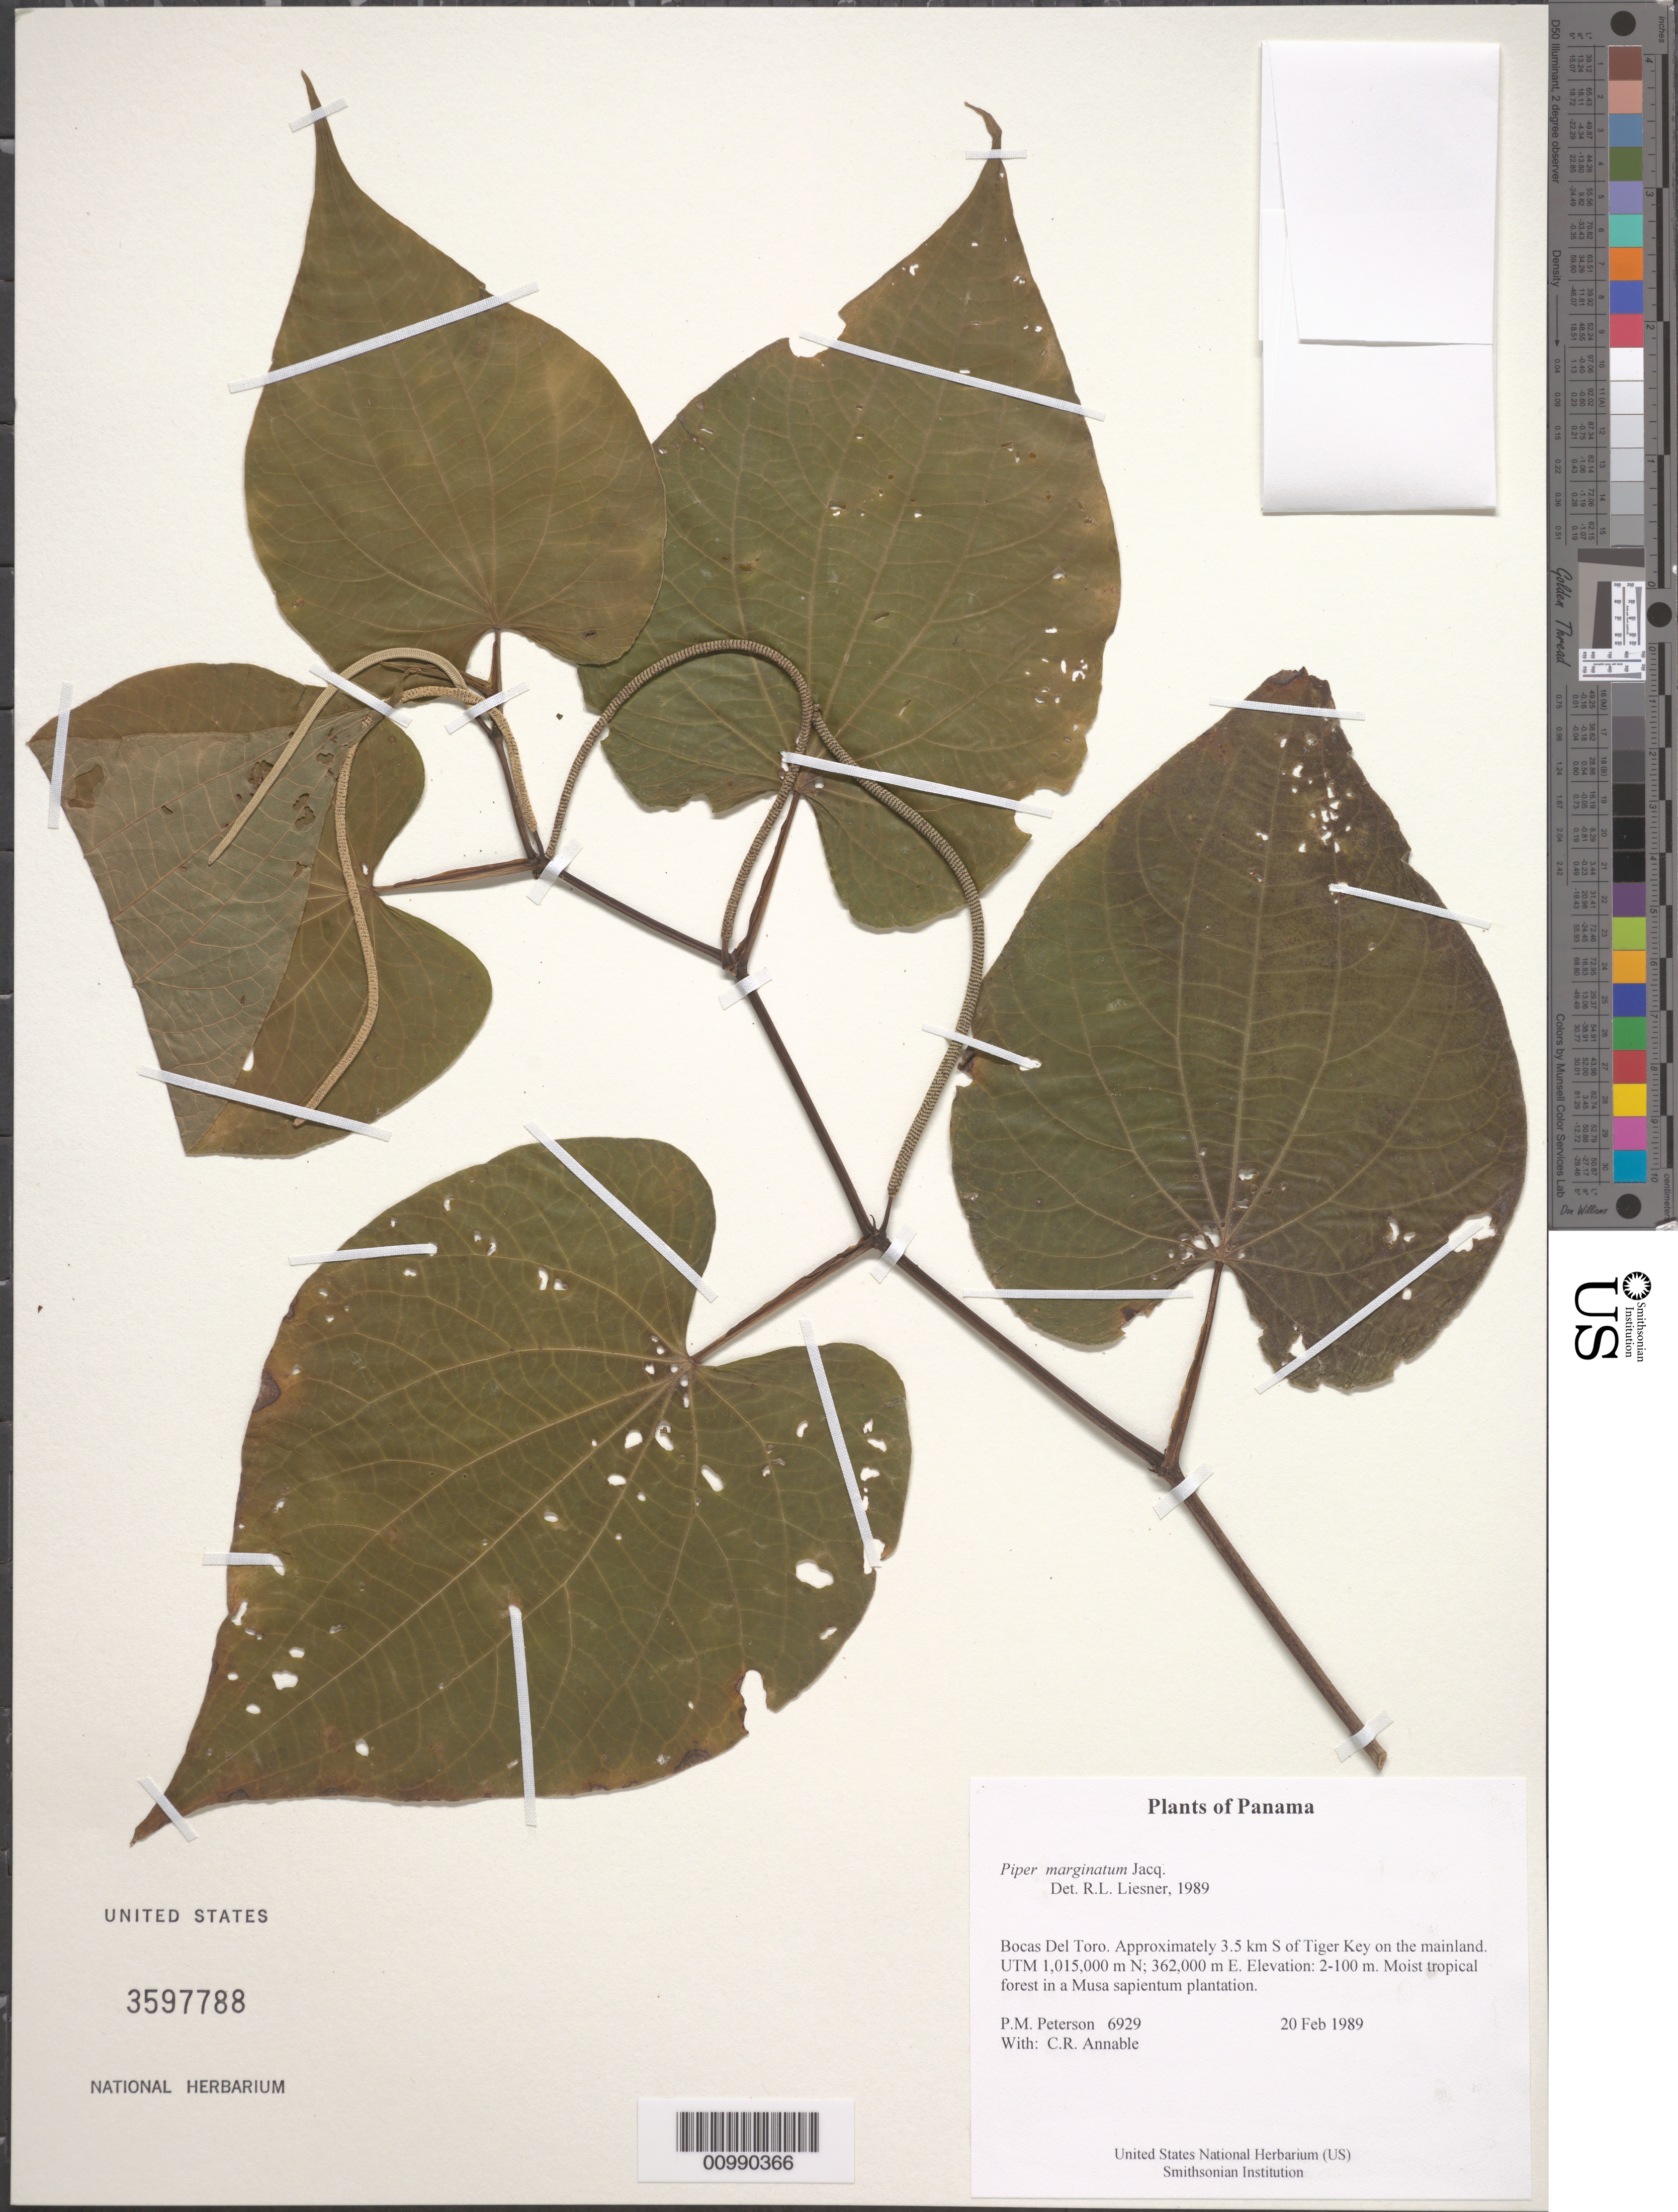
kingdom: Plantae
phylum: Tracheophyta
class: Magnoliopsida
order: Piperales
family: Piperaceae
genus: Piper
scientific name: Piper marginatum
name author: Jacq.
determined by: Liesner, R. L.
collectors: P. M. Peterson & C. R. Annable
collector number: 06929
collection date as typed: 20 Feb 1989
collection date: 1989-02-20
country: Panama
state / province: Bocas del Toro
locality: Approximately 3.5 km S of Tiger Key on the mainland. UTM 1,015,000 m N; 362,000 m E.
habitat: Moist tropical forest in a Musa sapientum plantation.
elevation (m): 2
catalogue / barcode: US 3597788